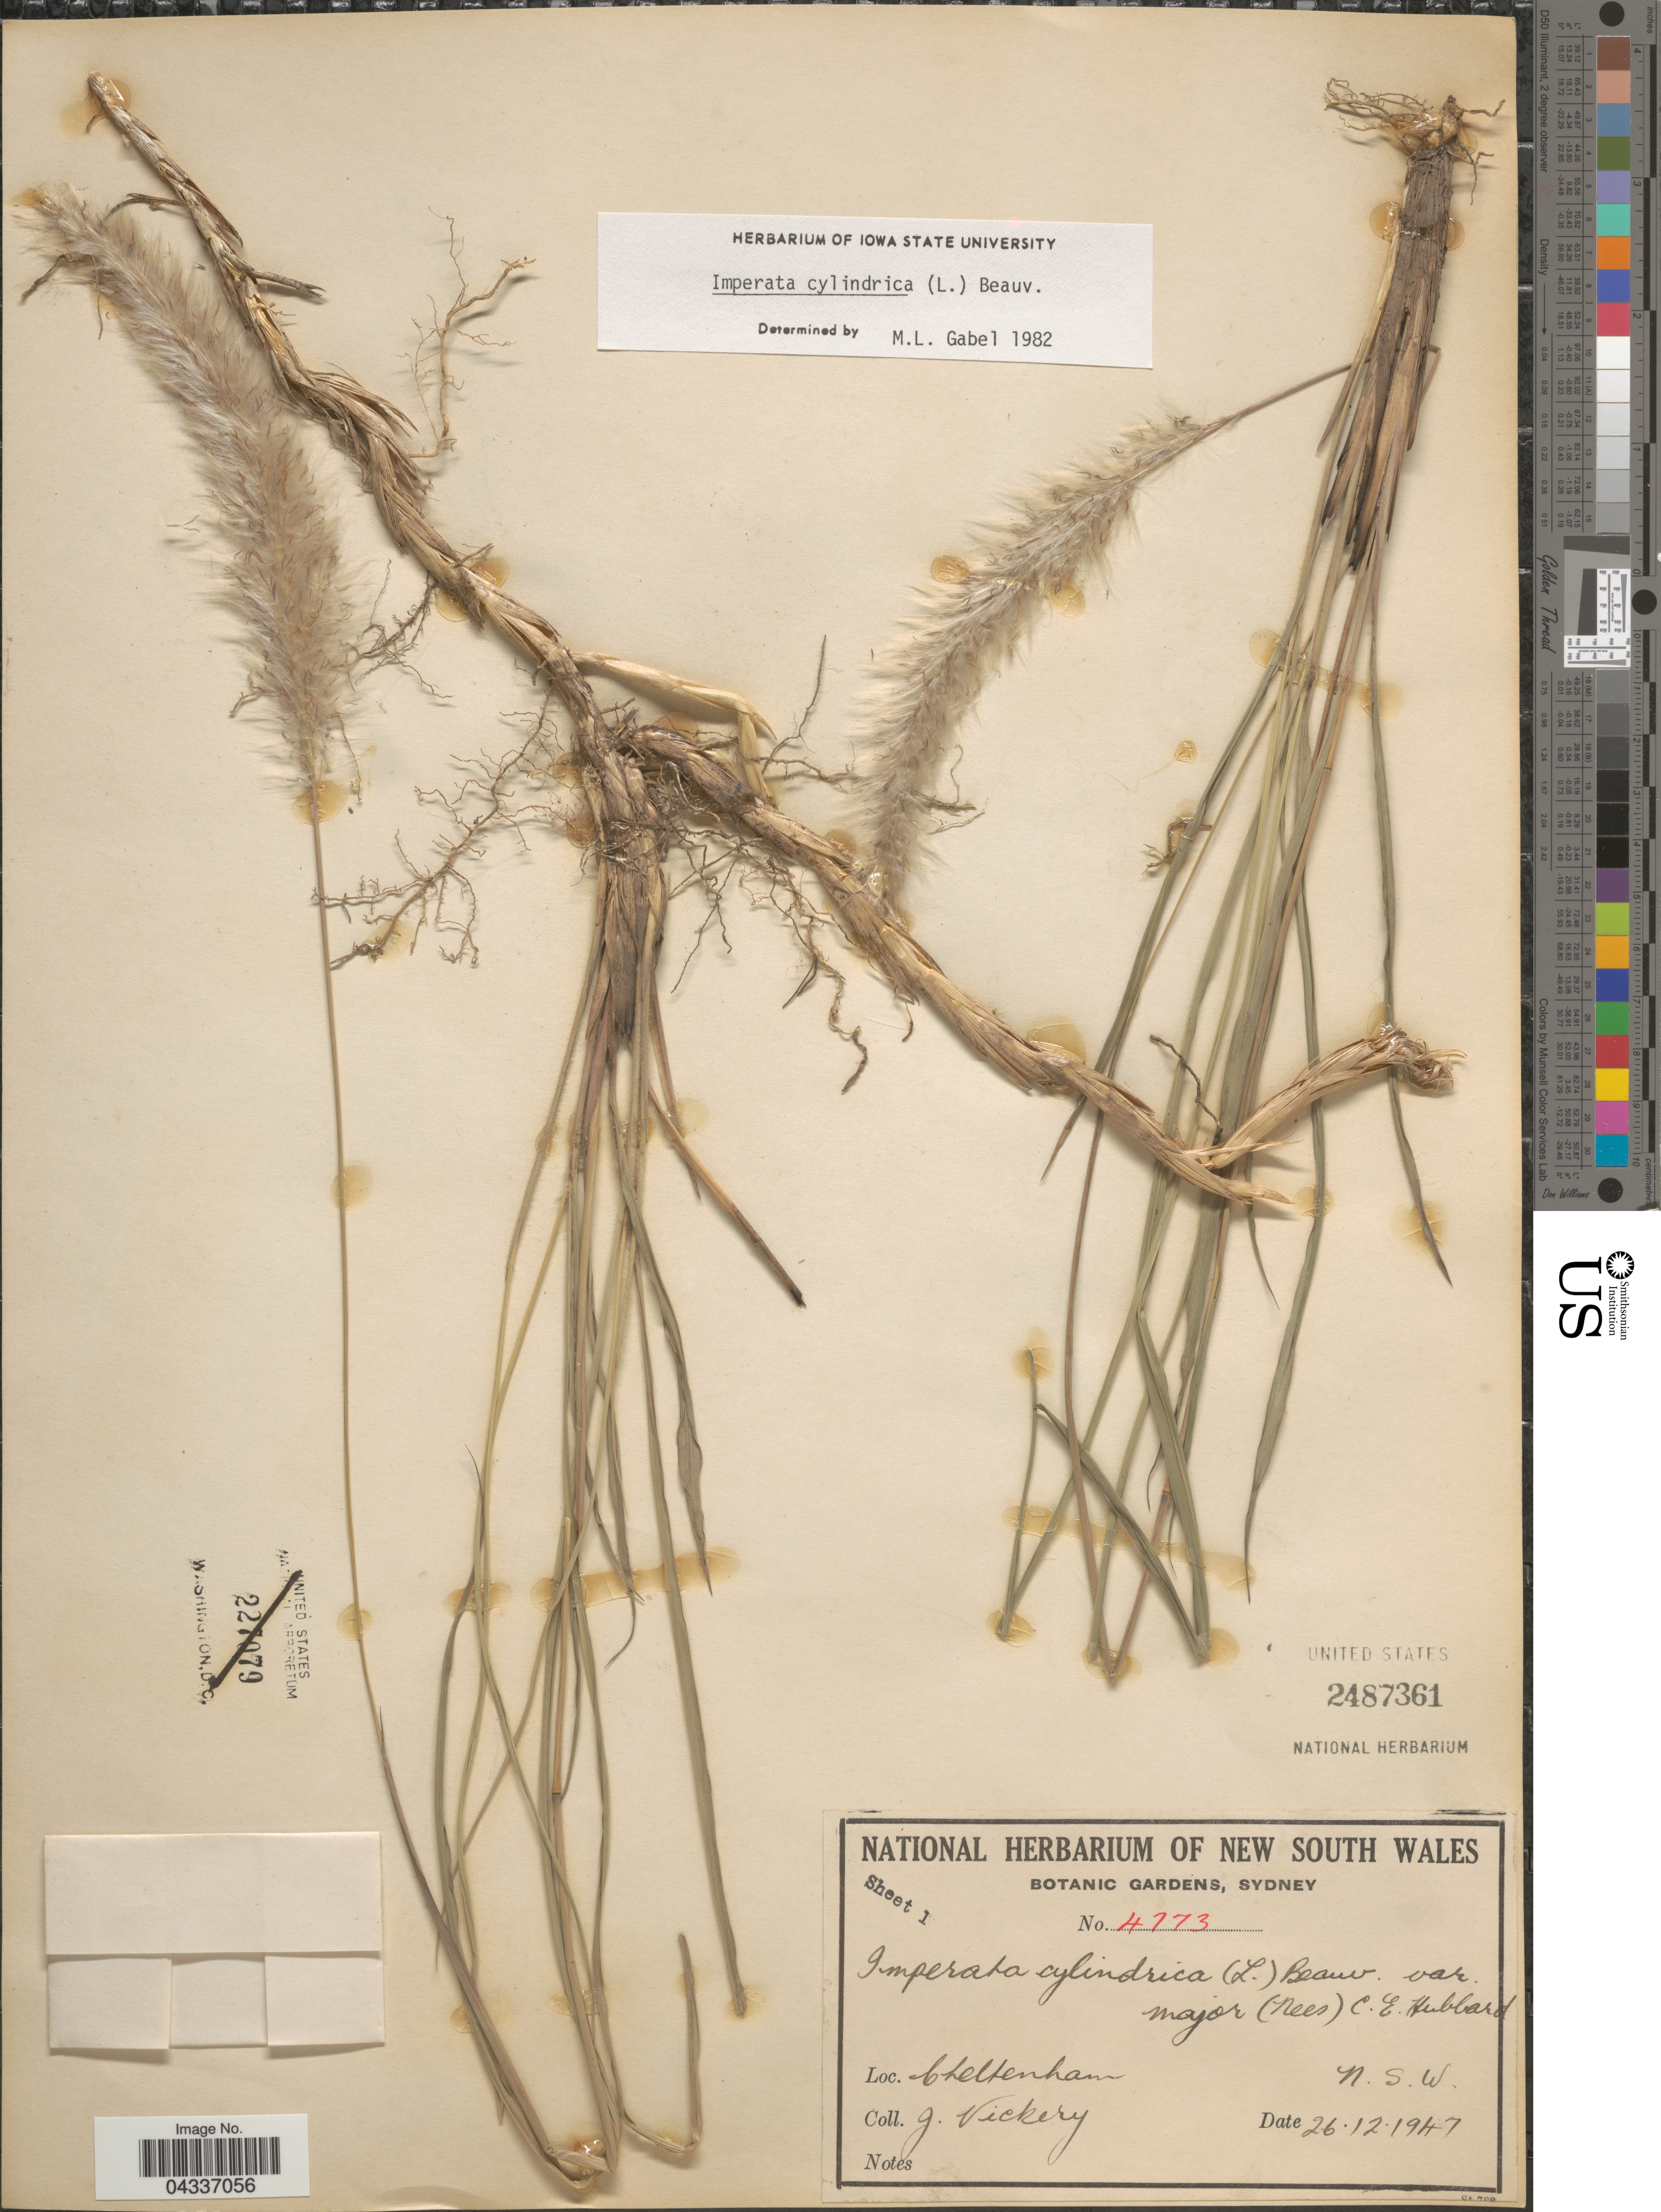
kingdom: Plantae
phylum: Tracheophyta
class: Liliopsida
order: Poales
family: Poaceae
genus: Imperata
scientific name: Imperata cylindrica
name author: (L.) P. Beauv.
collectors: J. Vickery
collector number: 4773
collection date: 1947-12-26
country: Australia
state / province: New South Wales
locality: Cheltenham.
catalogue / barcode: US 2487361